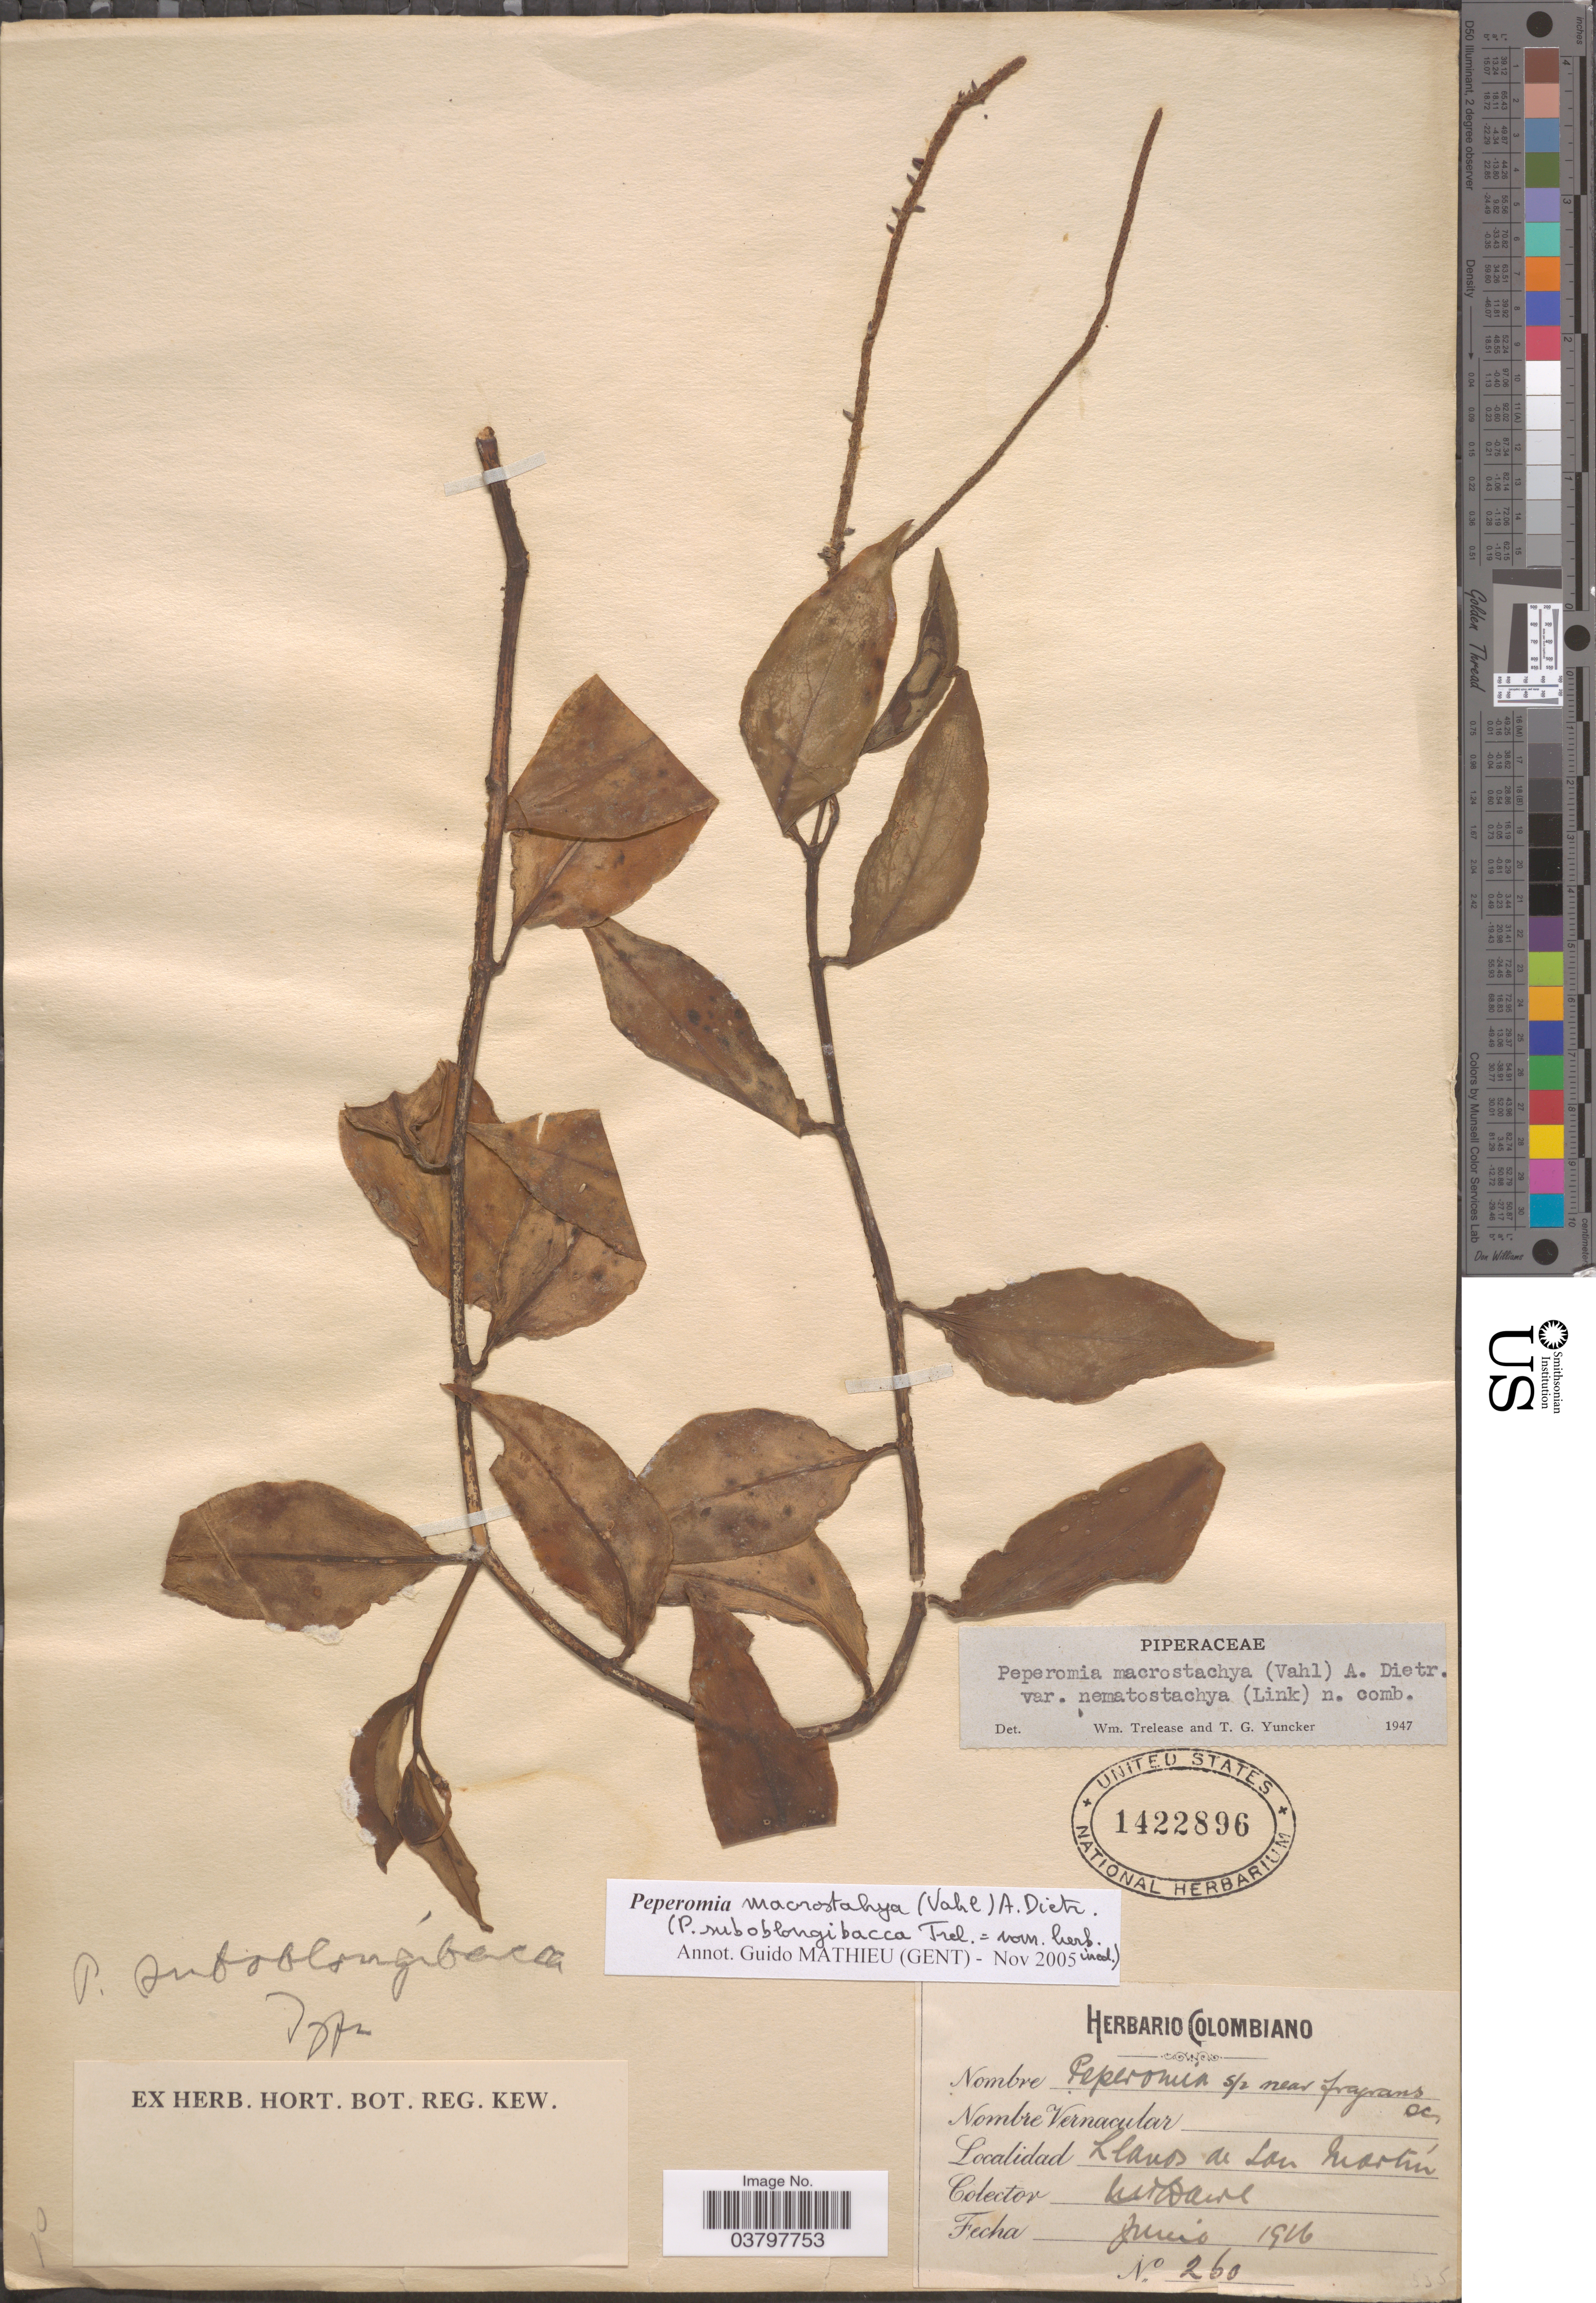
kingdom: Plantae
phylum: Tracheophyta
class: Magnoliopsida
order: Piperales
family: Piperaceae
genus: Peperomia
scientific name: Peperomia macrostachya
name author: (Vahl) A. Dietr.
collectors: M. T. Dawe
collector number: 260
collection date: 1916-06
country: Colombia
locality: Llanos de San Martín.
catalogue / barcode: US 1422896